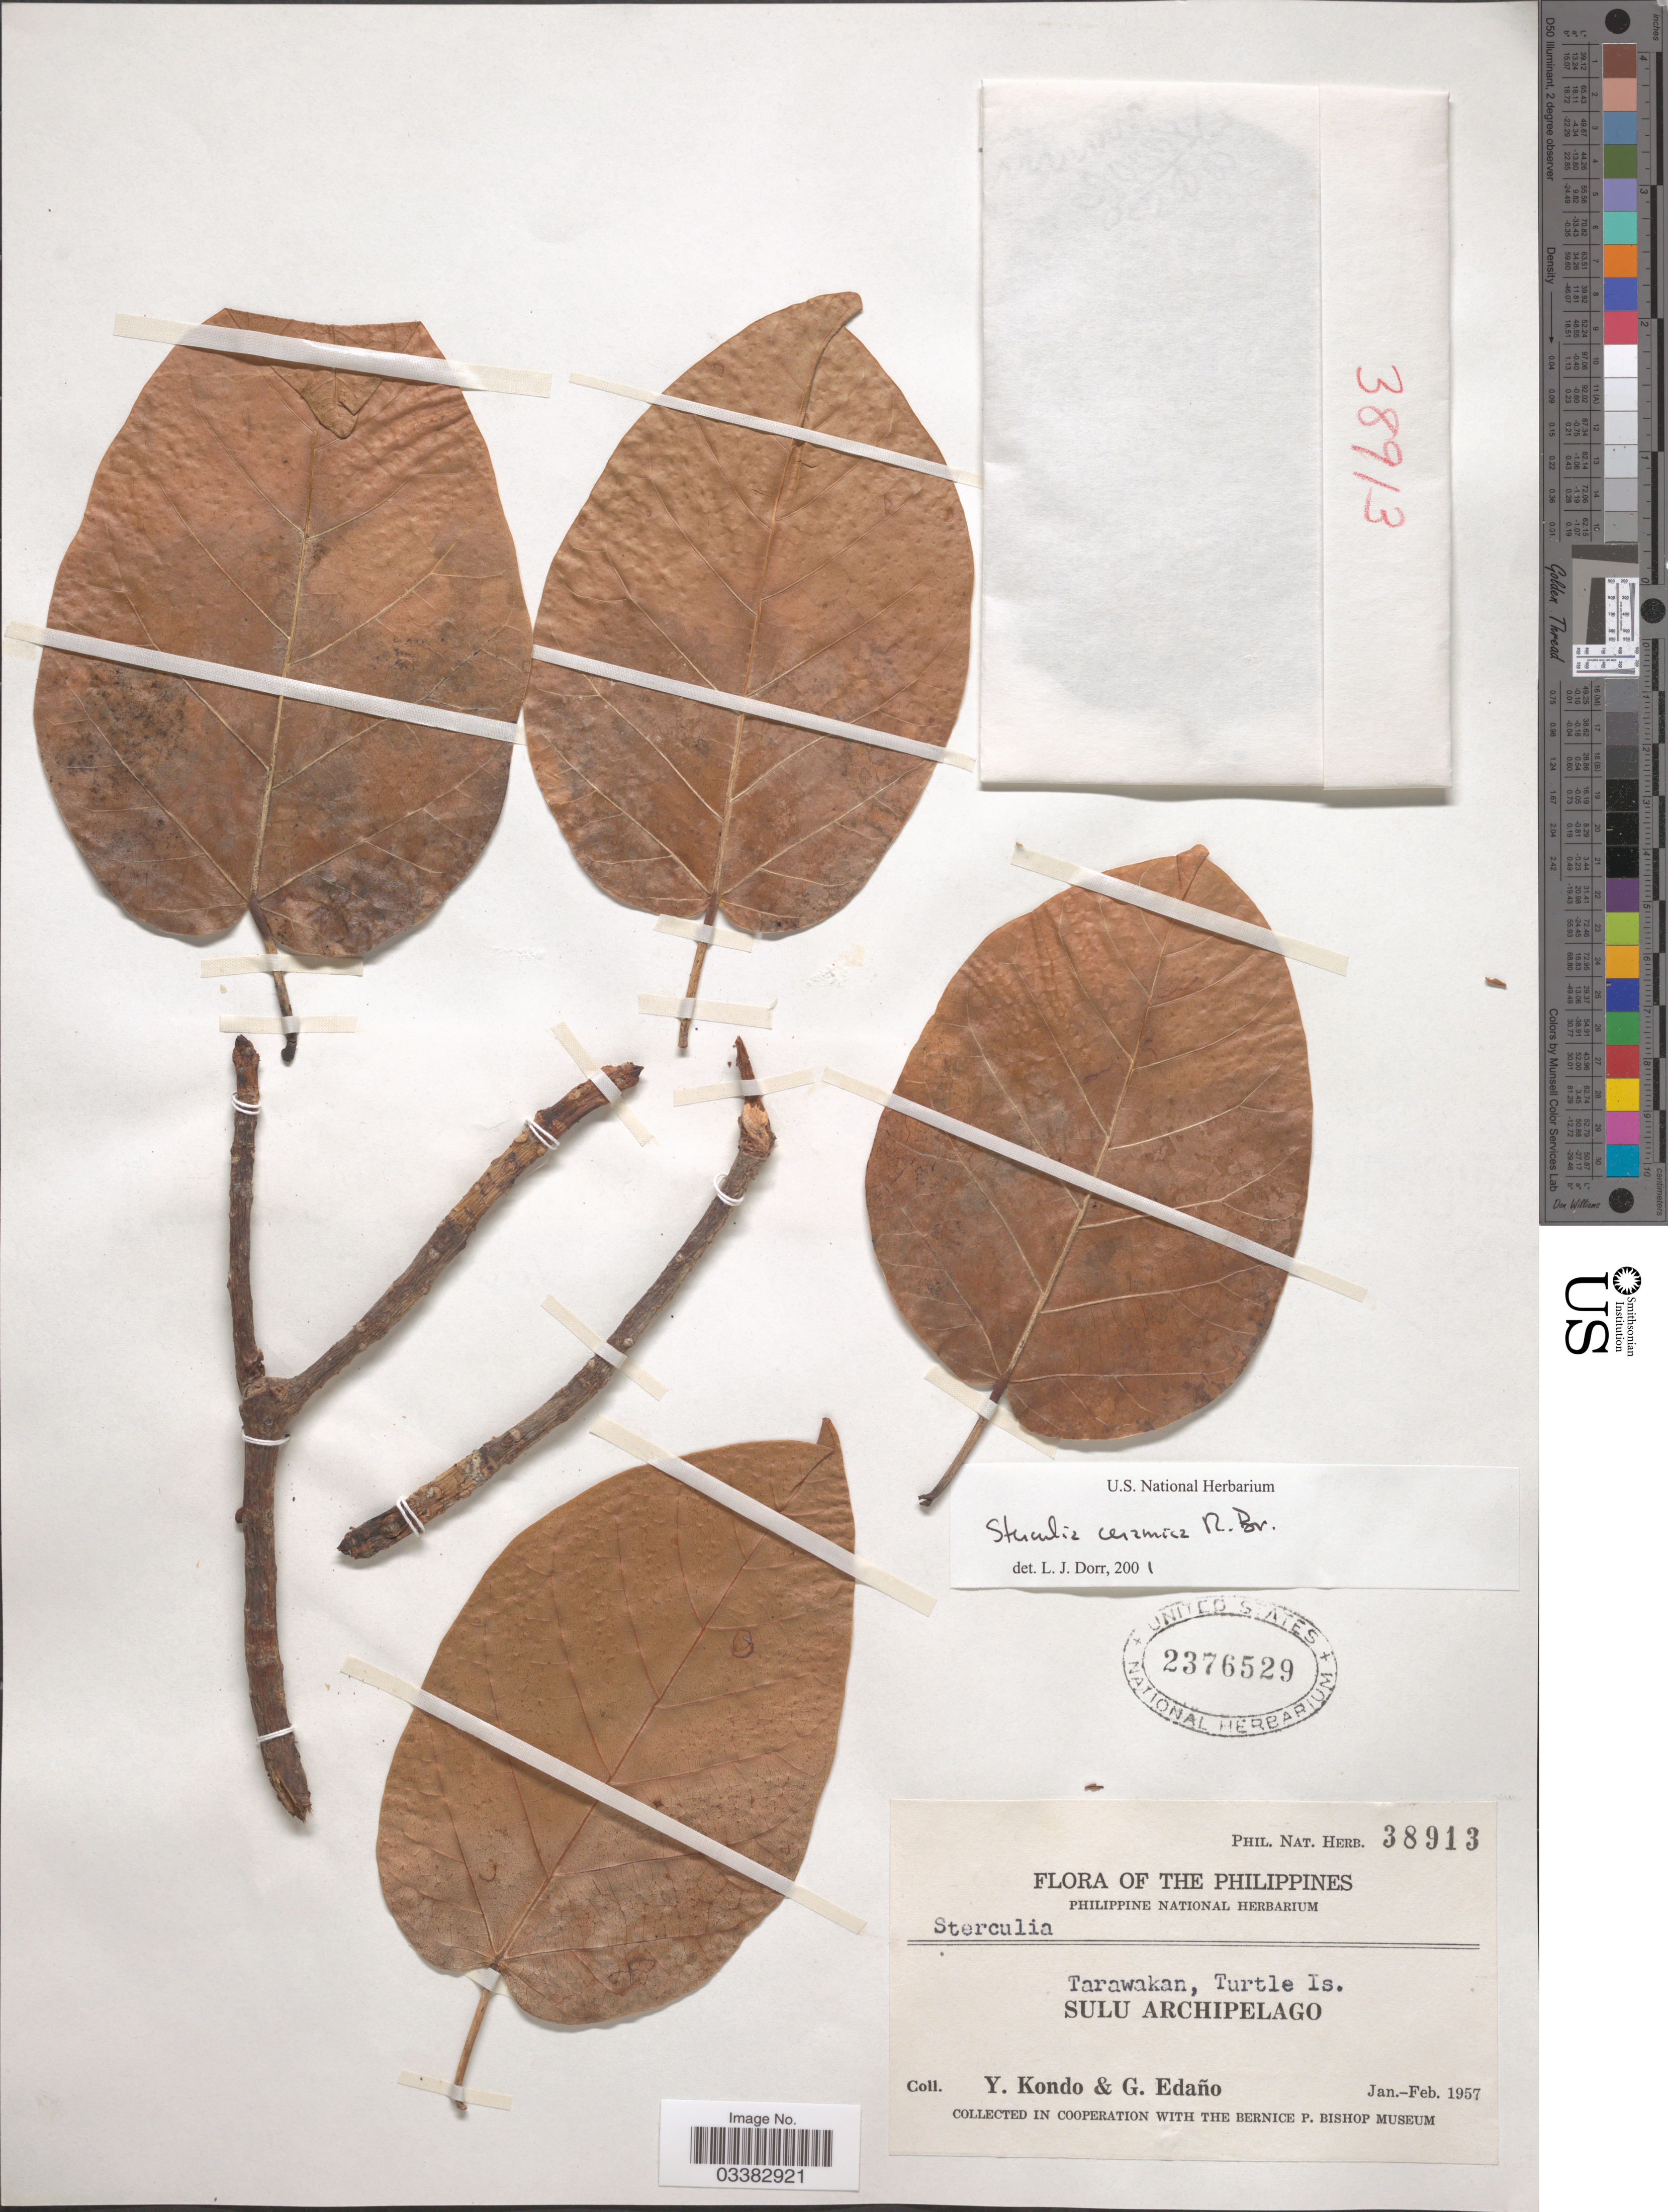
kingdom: Plantae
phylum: Tracheophyta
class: Magnoliopsida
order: Malvales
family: Malvaceae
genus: Sterculia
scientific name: Sterculia ceramica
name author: R. Br.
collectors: Y. Kondo & G. Edaño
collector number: Phil. Nat. Herb. 38913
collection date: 1957-01/1957-02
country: Philippines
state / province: Muslim Mindanao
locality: Tarawakan, Turtle Is. Sulu Archipelago.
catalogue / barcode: US 2376529